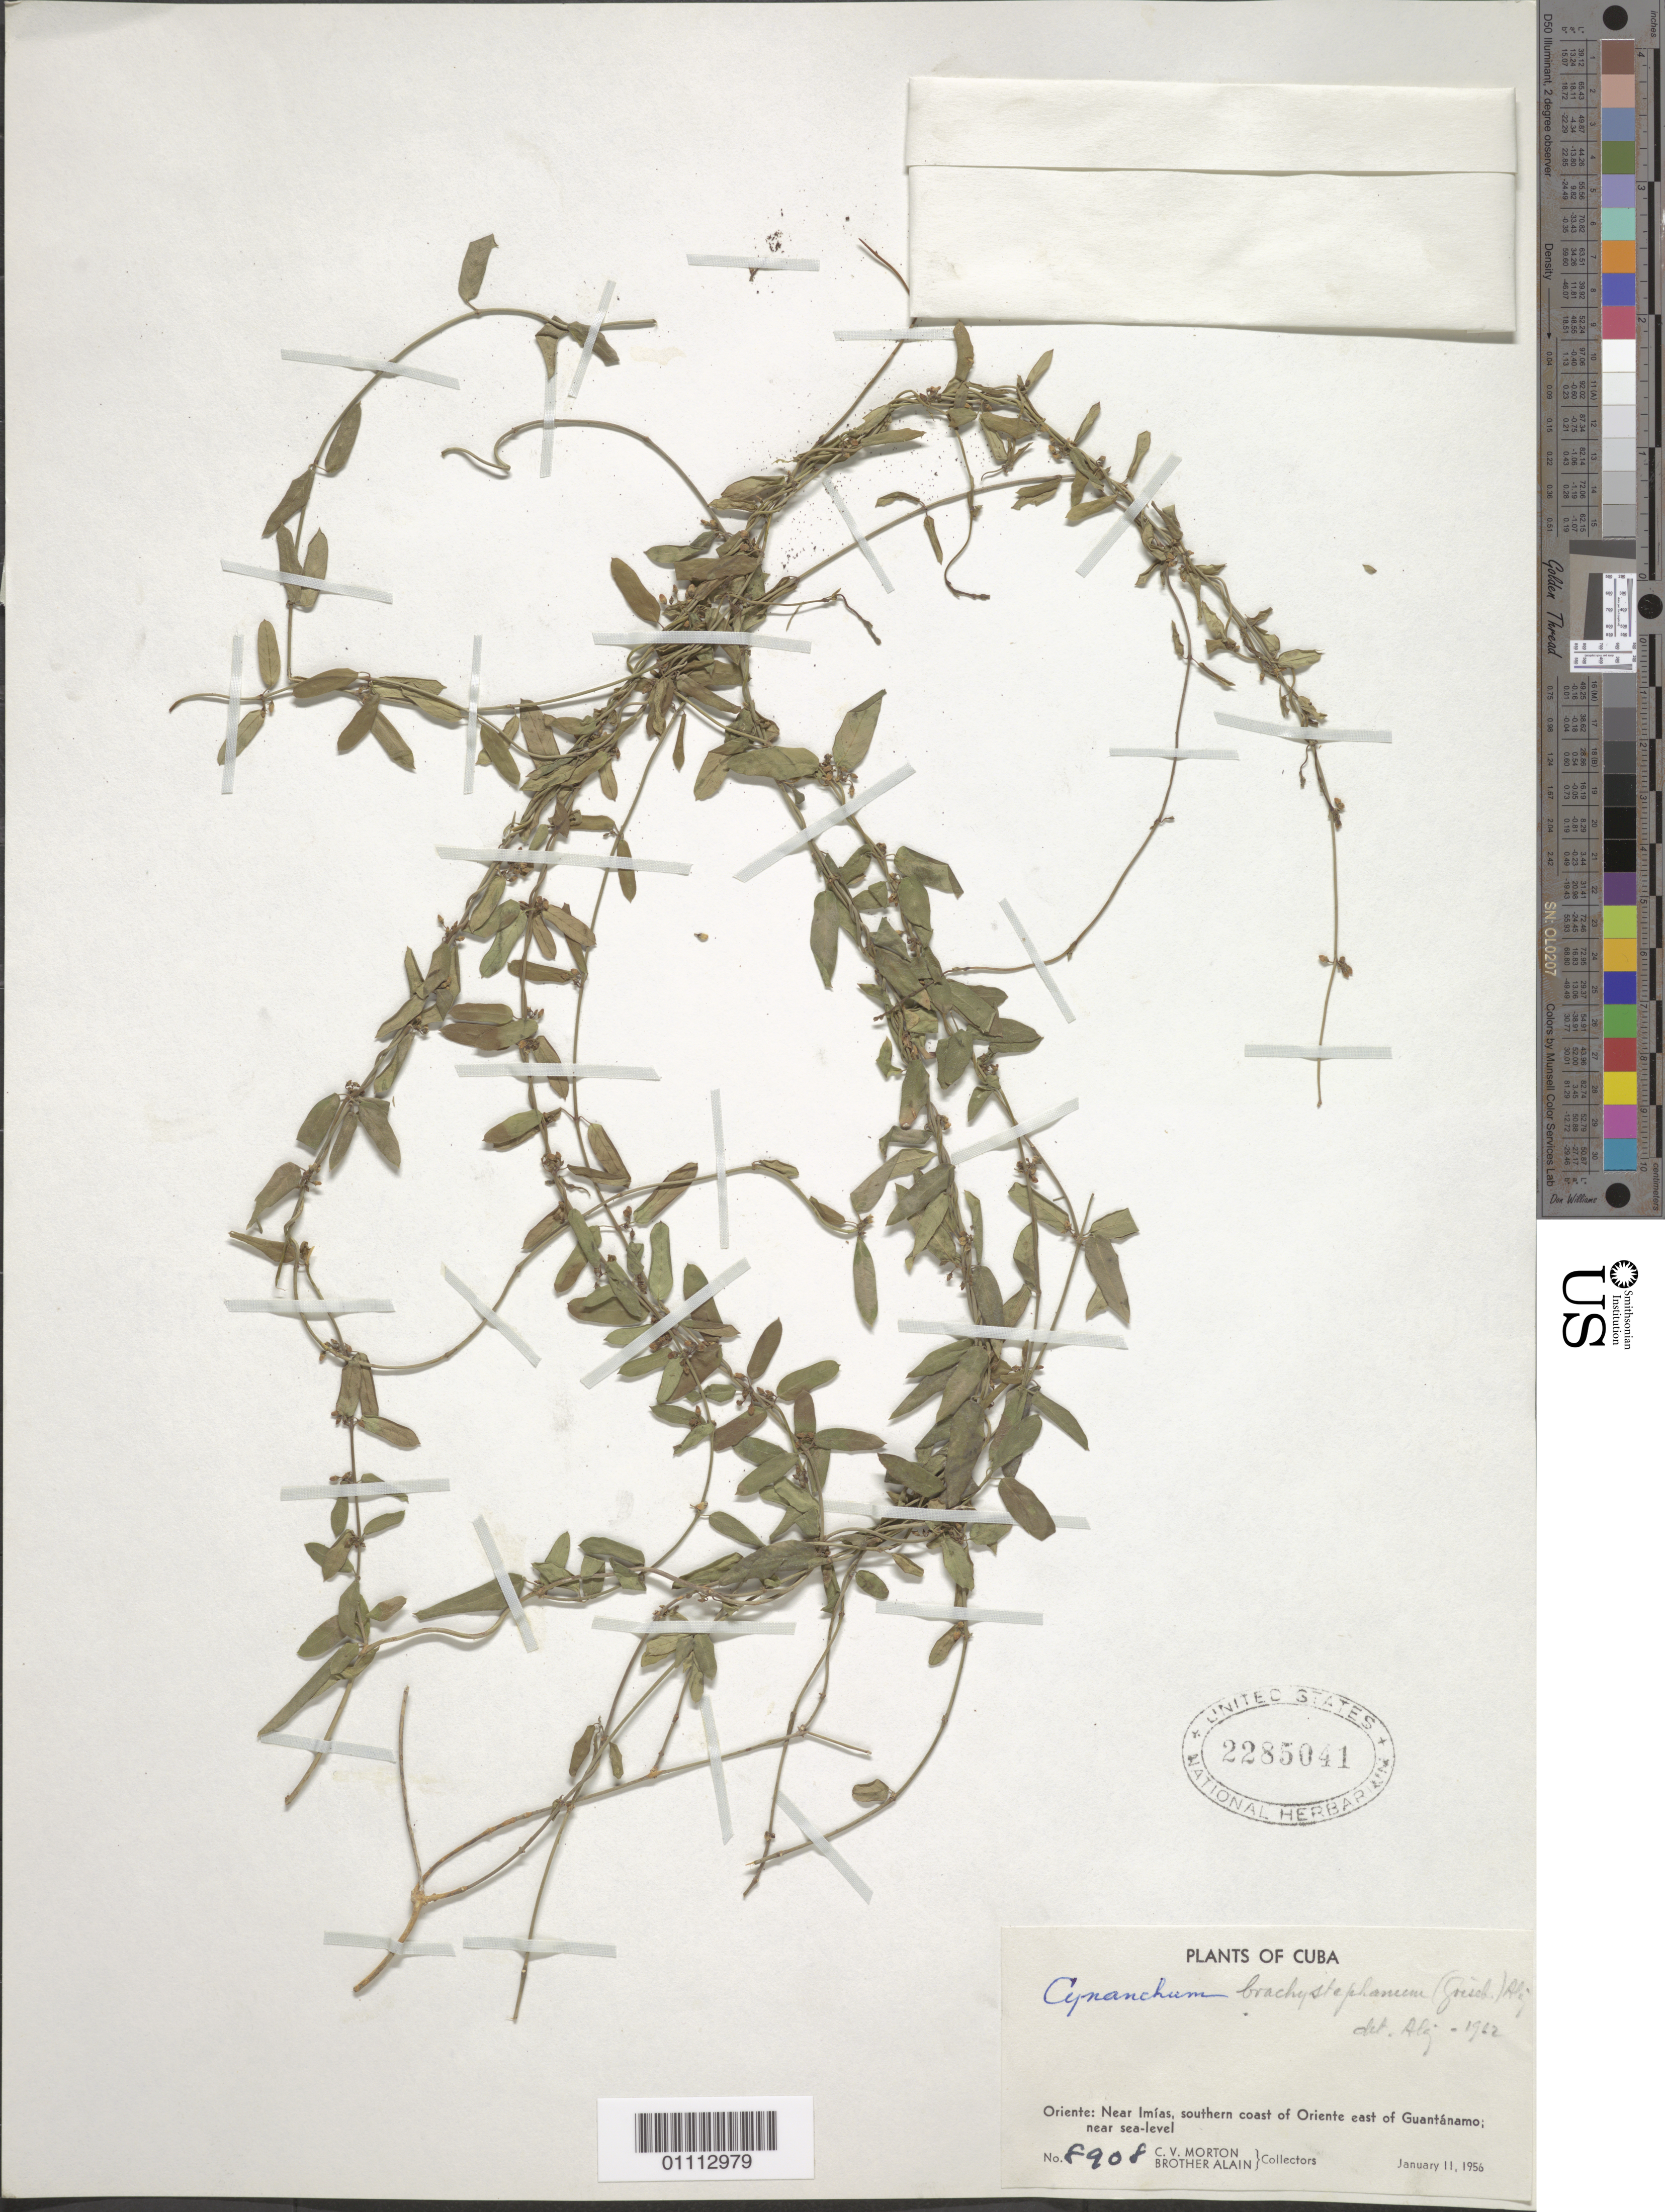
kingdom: Plantae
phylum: Tracheophyta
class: Magnoliopsida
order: Gentianales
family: Apocynaceae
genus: Cynanchum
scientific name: Cynanchum brachystephanum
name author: (Griseb.) Alain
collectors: C. V. Morton & A. H. Liogier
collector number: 8908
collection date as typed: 11 Jan 1956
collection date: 1956-01-11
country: Cuba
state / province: Guantanamo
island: Cuba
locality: Near Imias, S coast of Oriente E of Guantánamo; near sea level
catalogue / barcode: US 2285041